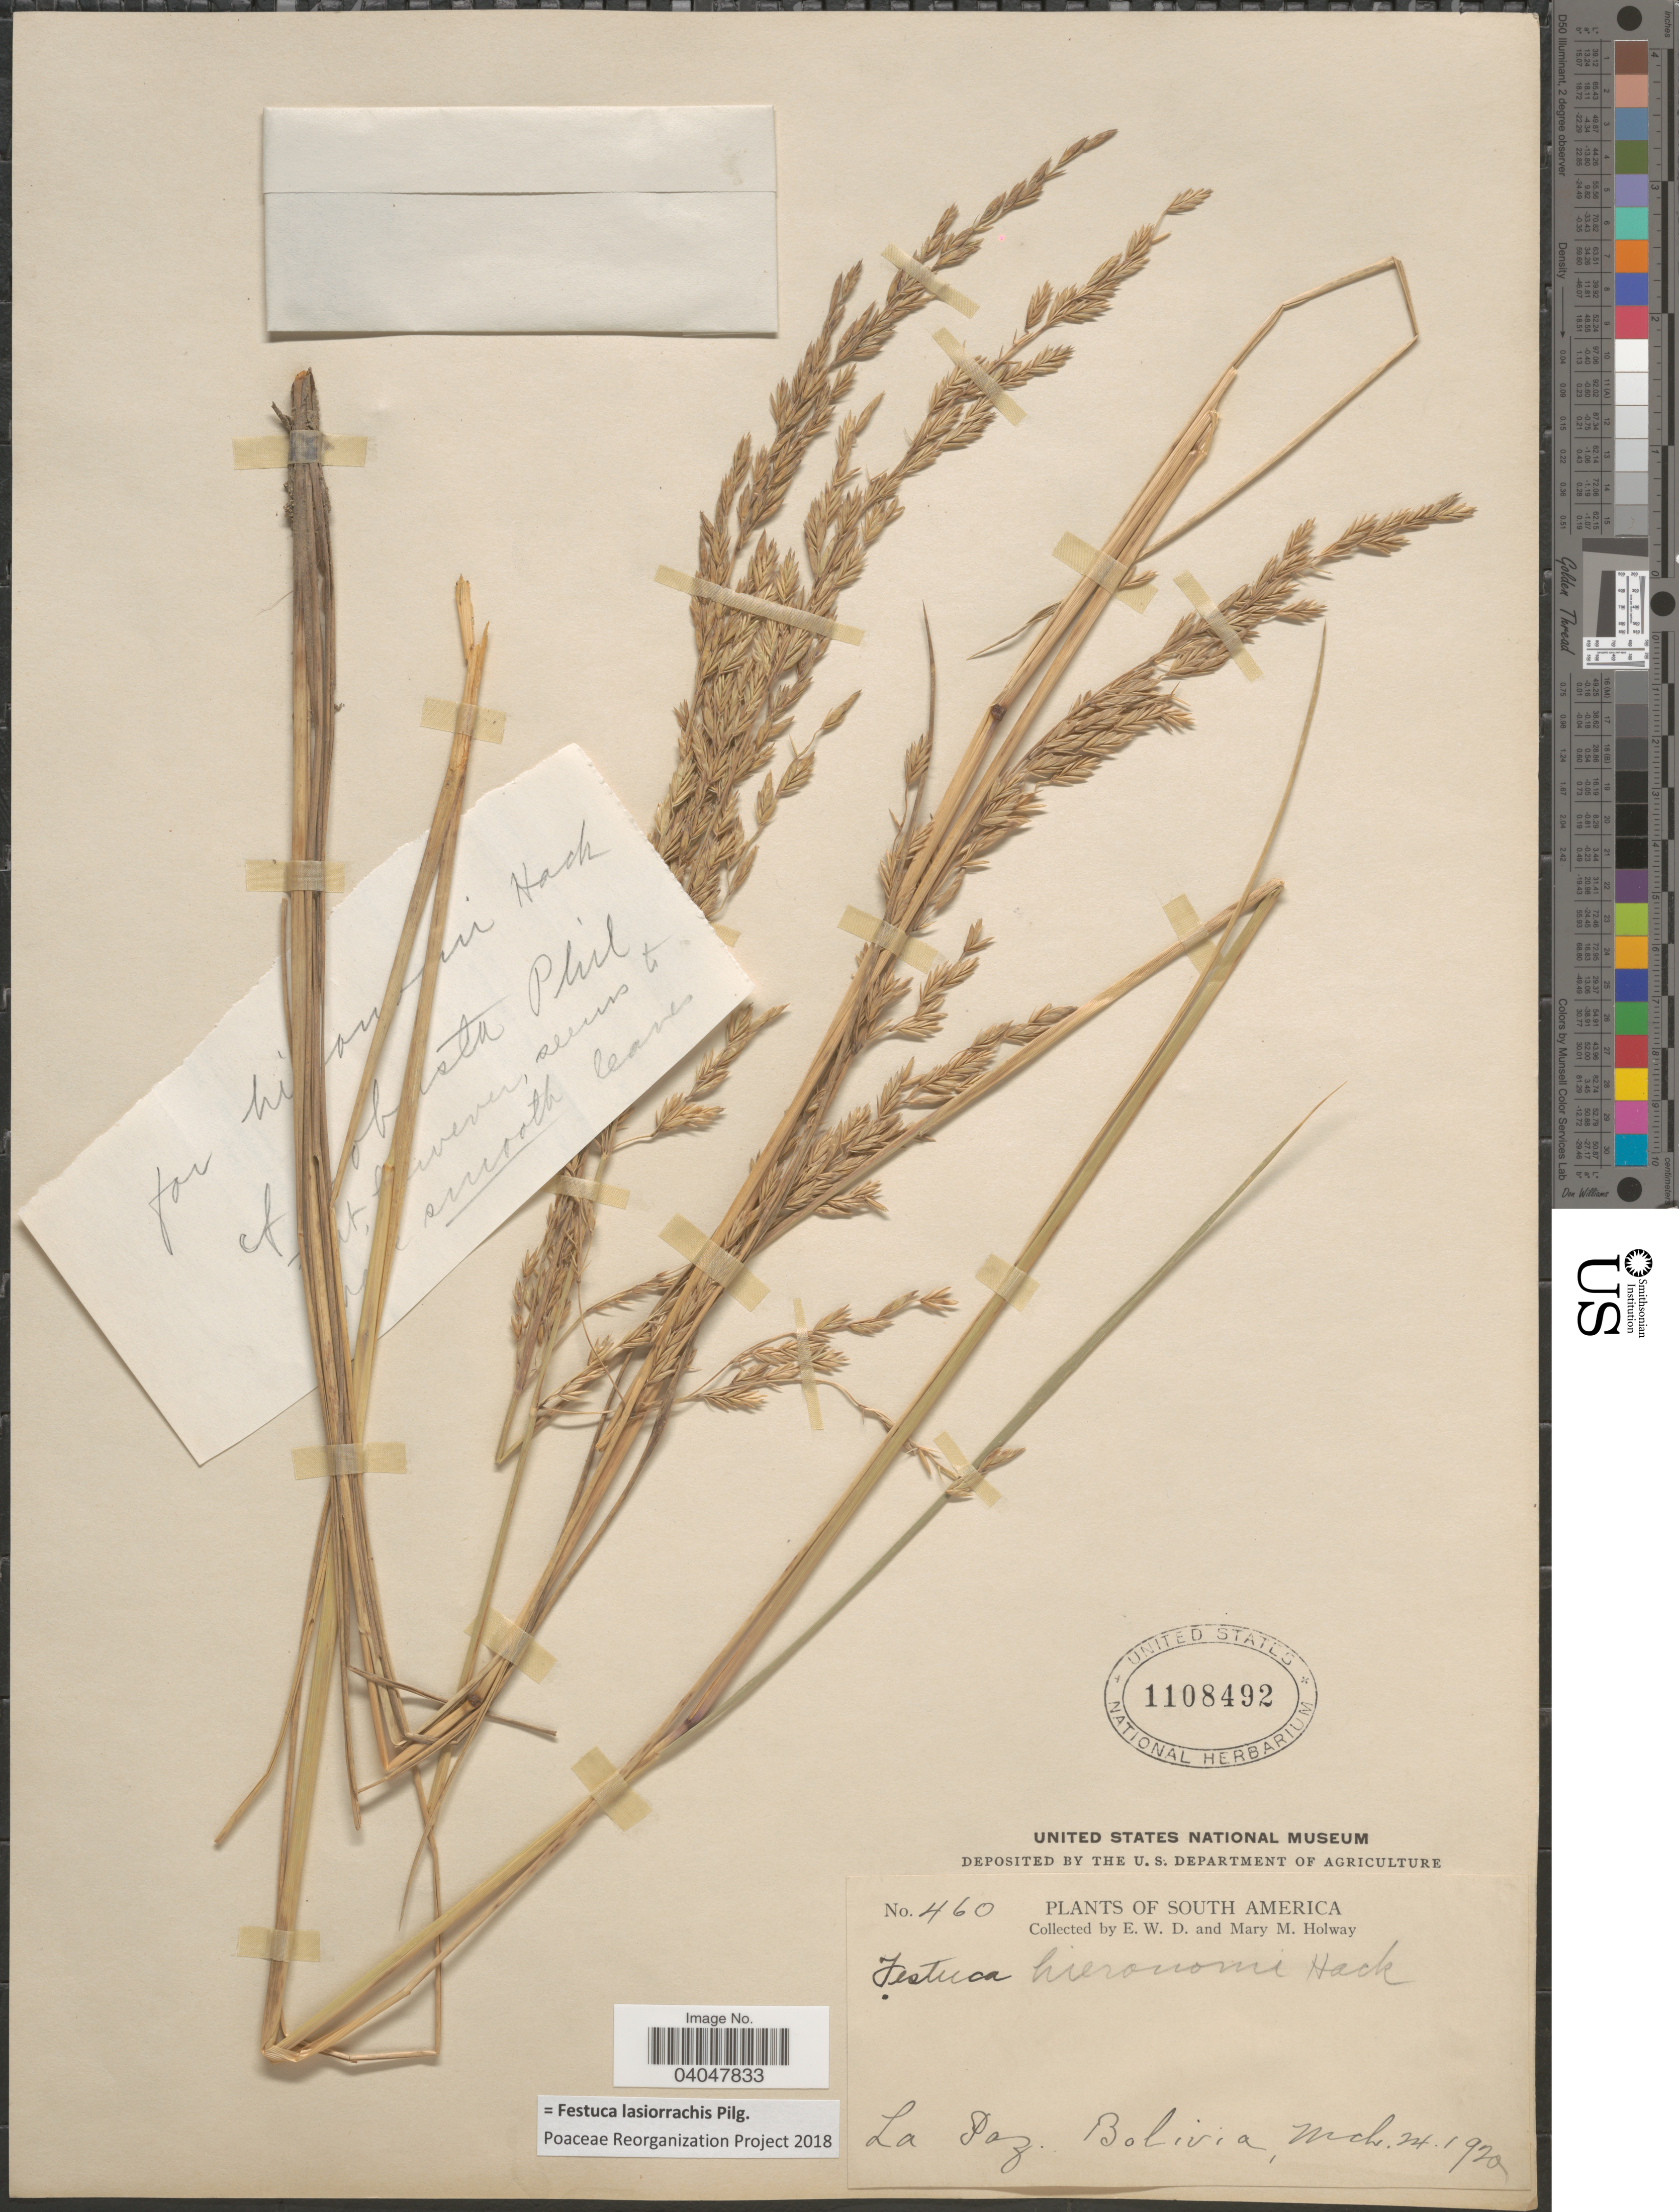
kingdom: Plantae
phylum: Tracheophyta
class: Liliopsida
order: Poales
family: Poaceae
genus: Festuca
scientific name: Festuca lasiorrhachis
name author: Pilg.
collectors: E. W. D. Holway & M. M. Holway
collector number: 460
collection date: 1929-03-24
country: Bolivia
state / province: La Paz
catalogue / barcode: US 1108492